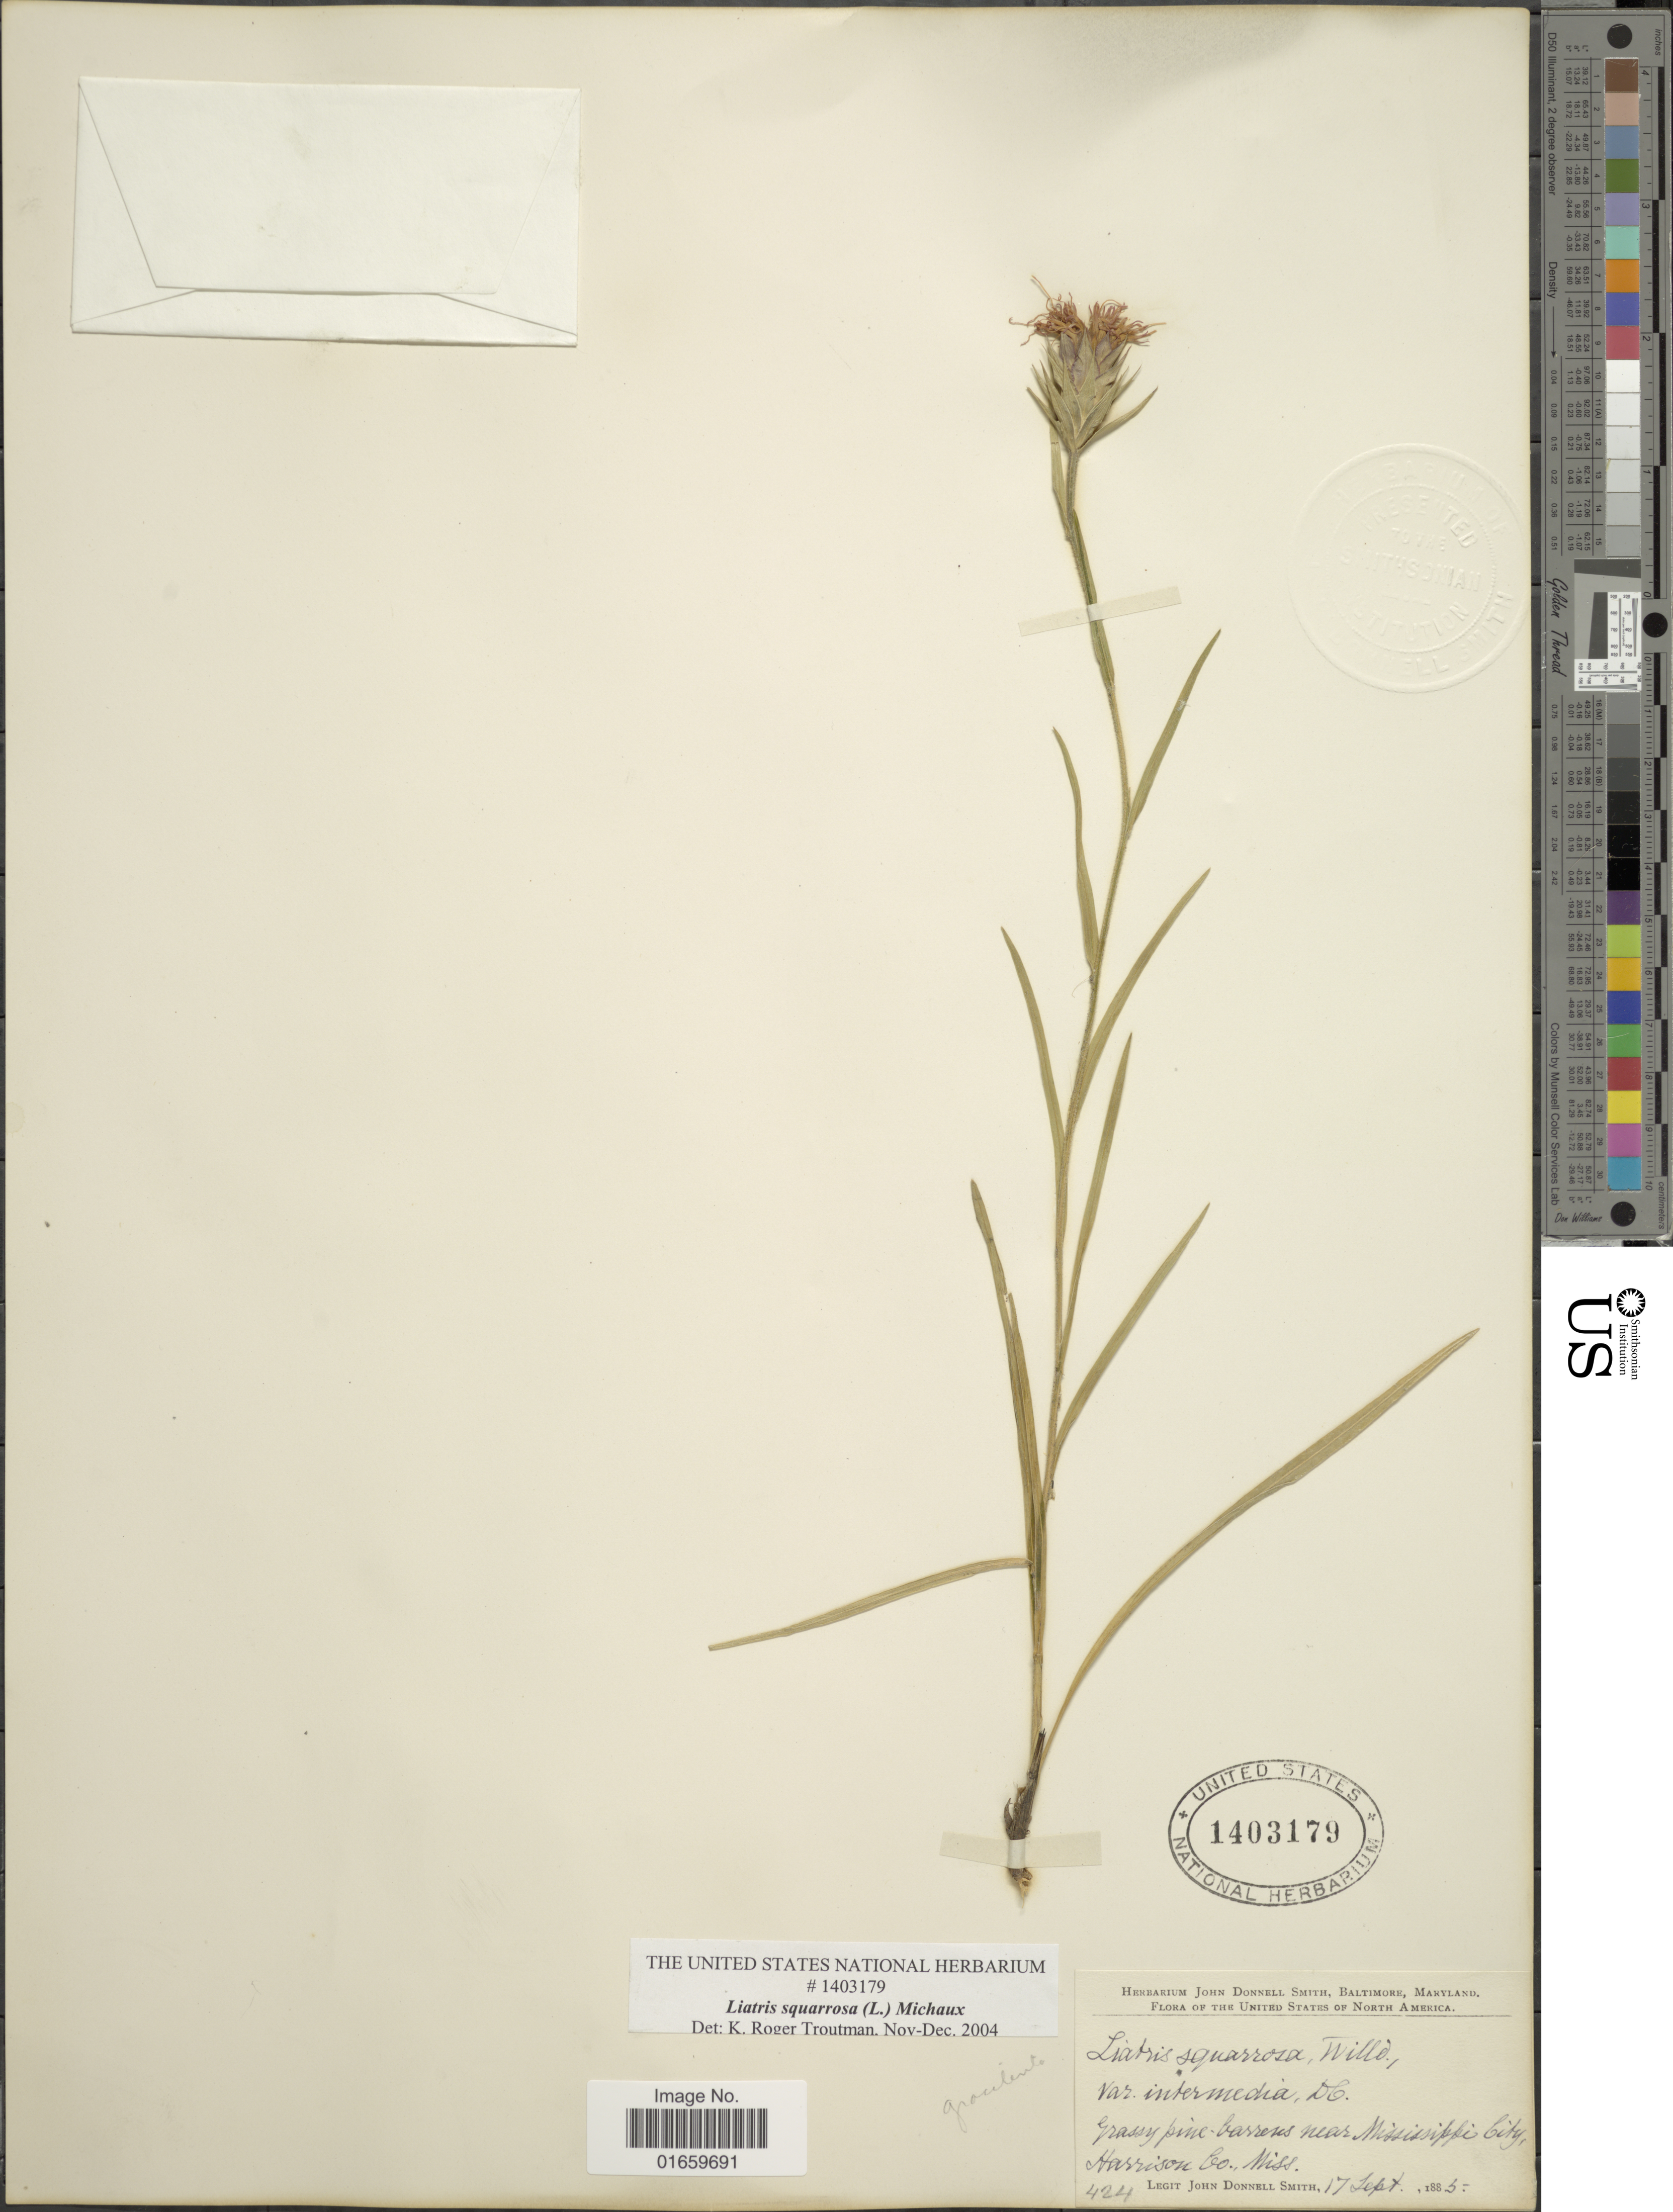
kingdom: Plantae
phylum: Tracheophyta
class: Magnoliopsida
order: Asterales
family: Asteraceae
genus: Liatris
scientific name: Liatris squarrosa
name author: (L.) Michx.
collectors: J. Donnell Smith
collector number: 424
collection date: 1885-09-17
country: United States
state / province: Mississippi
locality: Near Mississippi City, Harrison Co., Miss.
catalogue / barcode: US 1403179